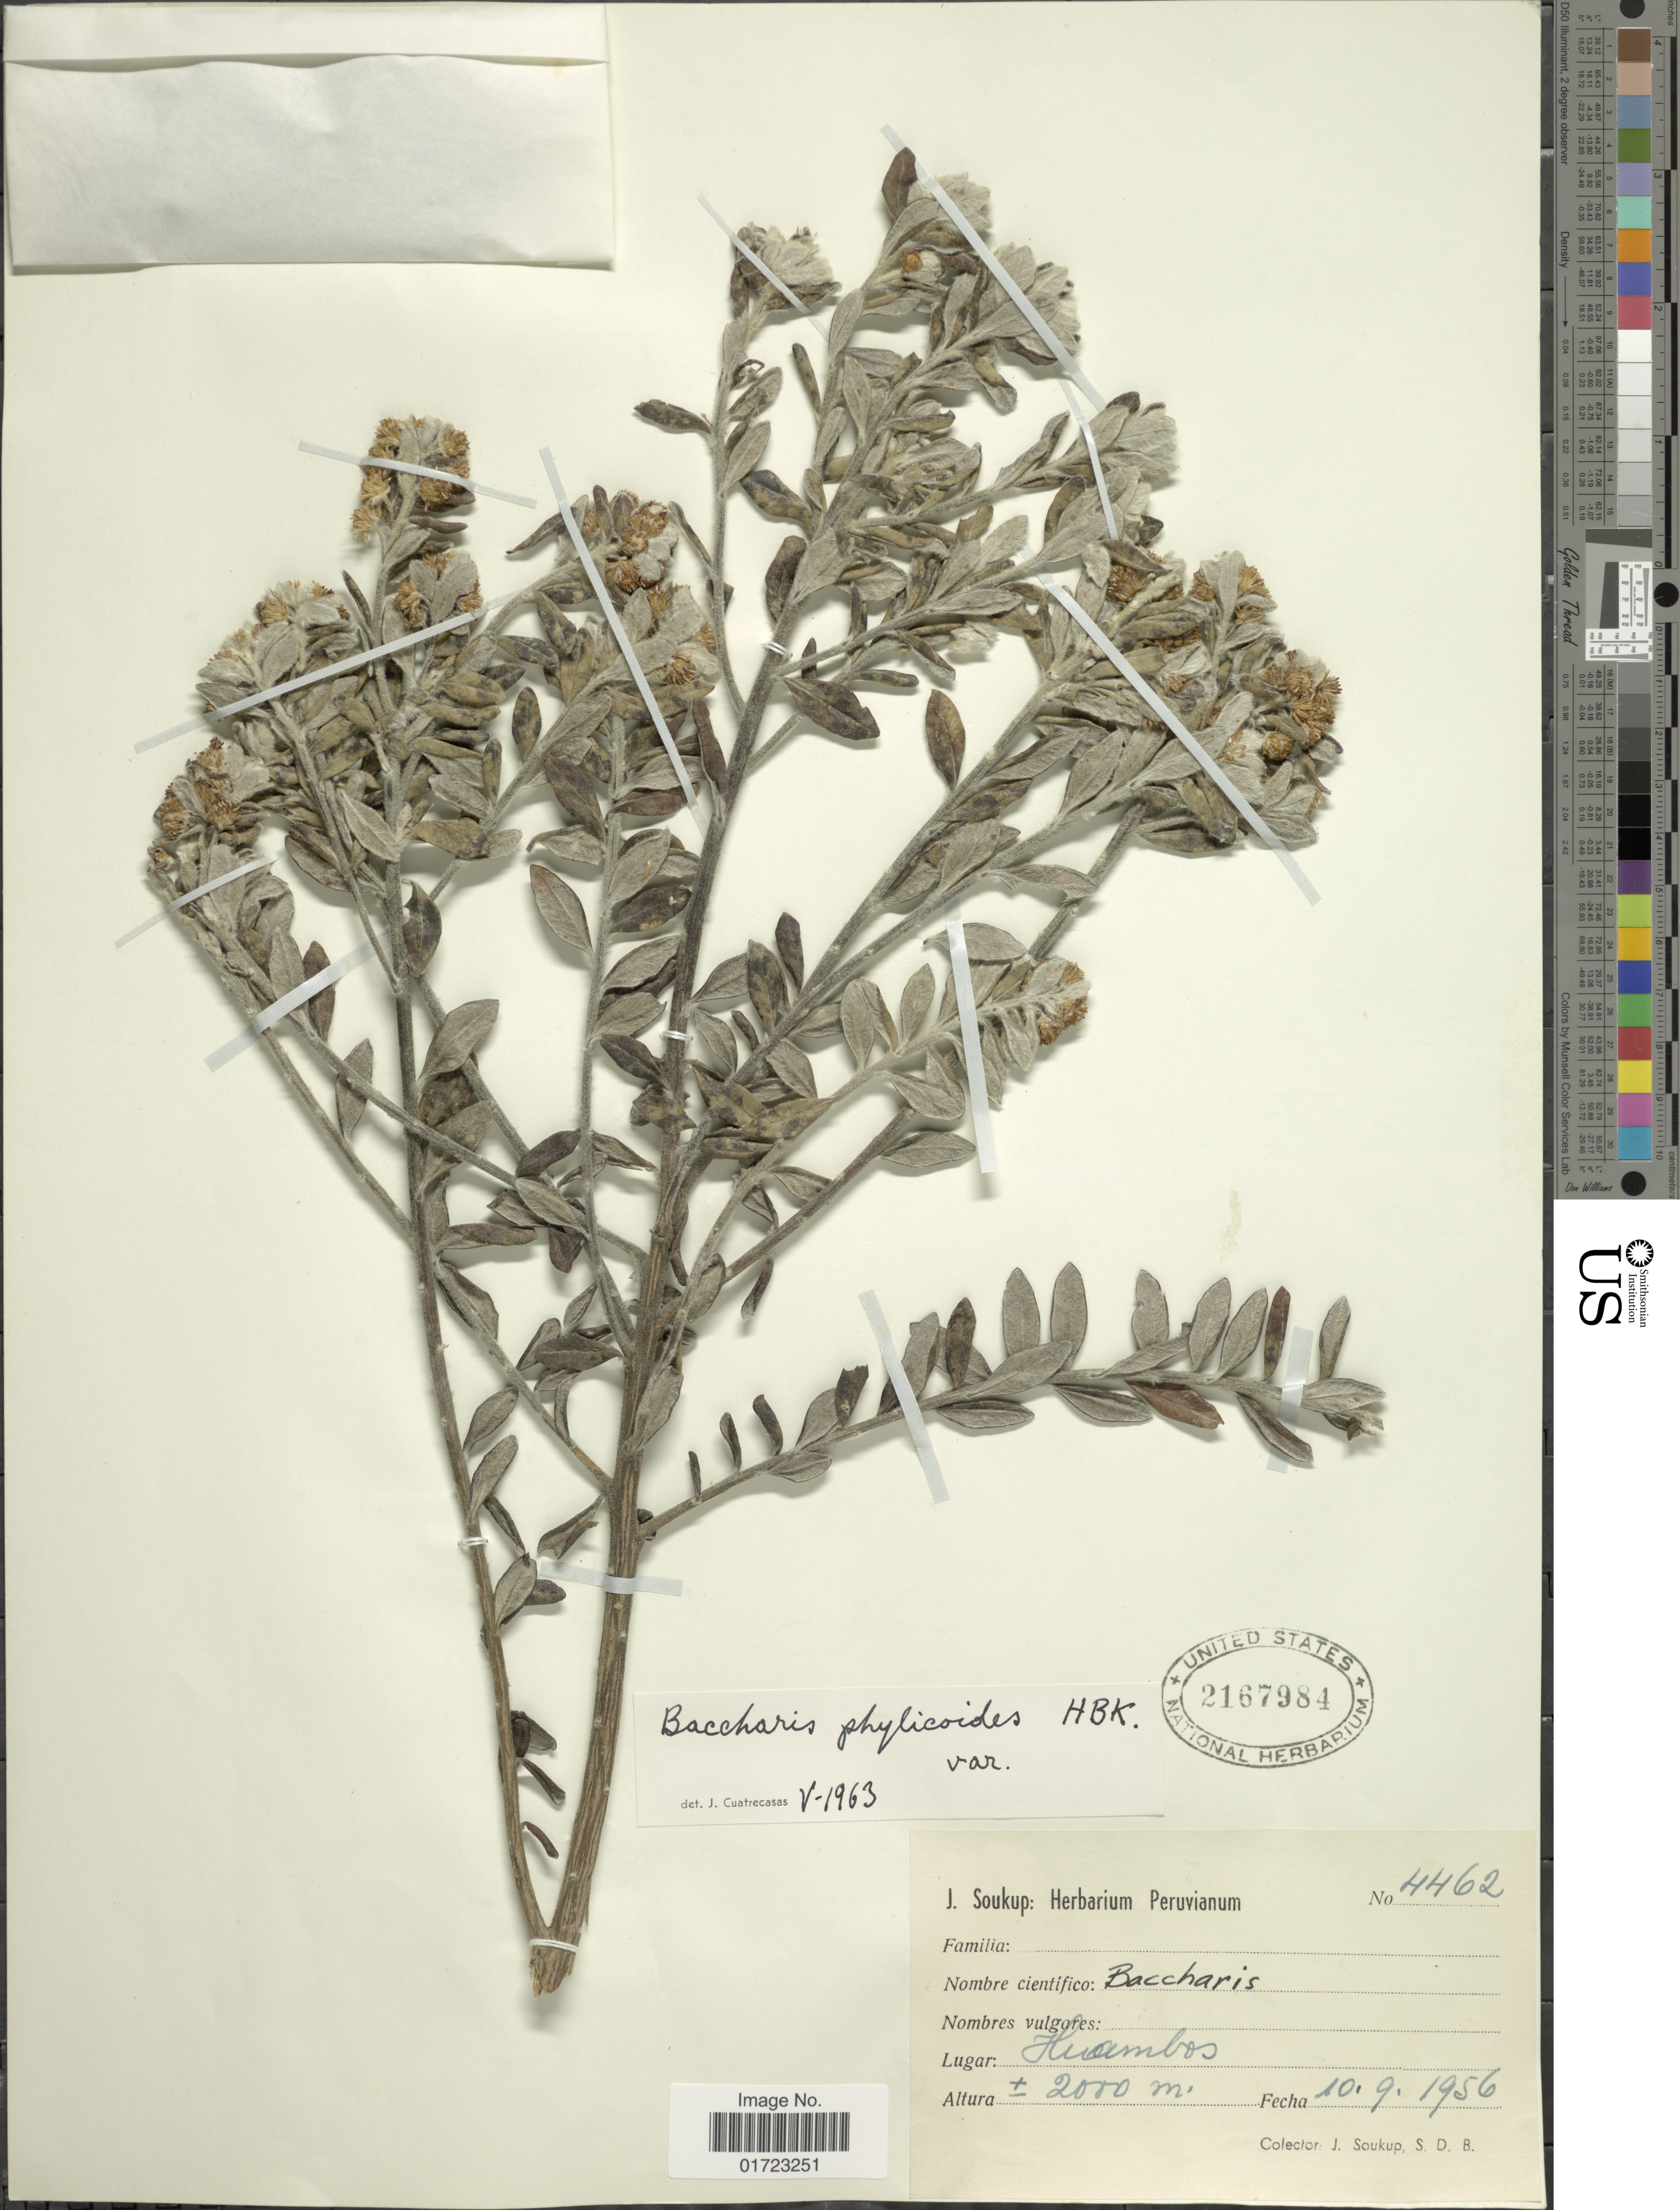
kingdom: Plantae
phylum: Tracheophyta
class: Magnoliopsida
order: Asterales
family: Asteraceae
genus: Baccharis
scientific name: Baccharis phylicoides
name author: Kunth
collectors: J. Soukup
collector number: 4462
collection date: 1956-09-10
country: Peru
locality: Huambos.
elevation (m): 2000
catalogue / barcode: US 2167984